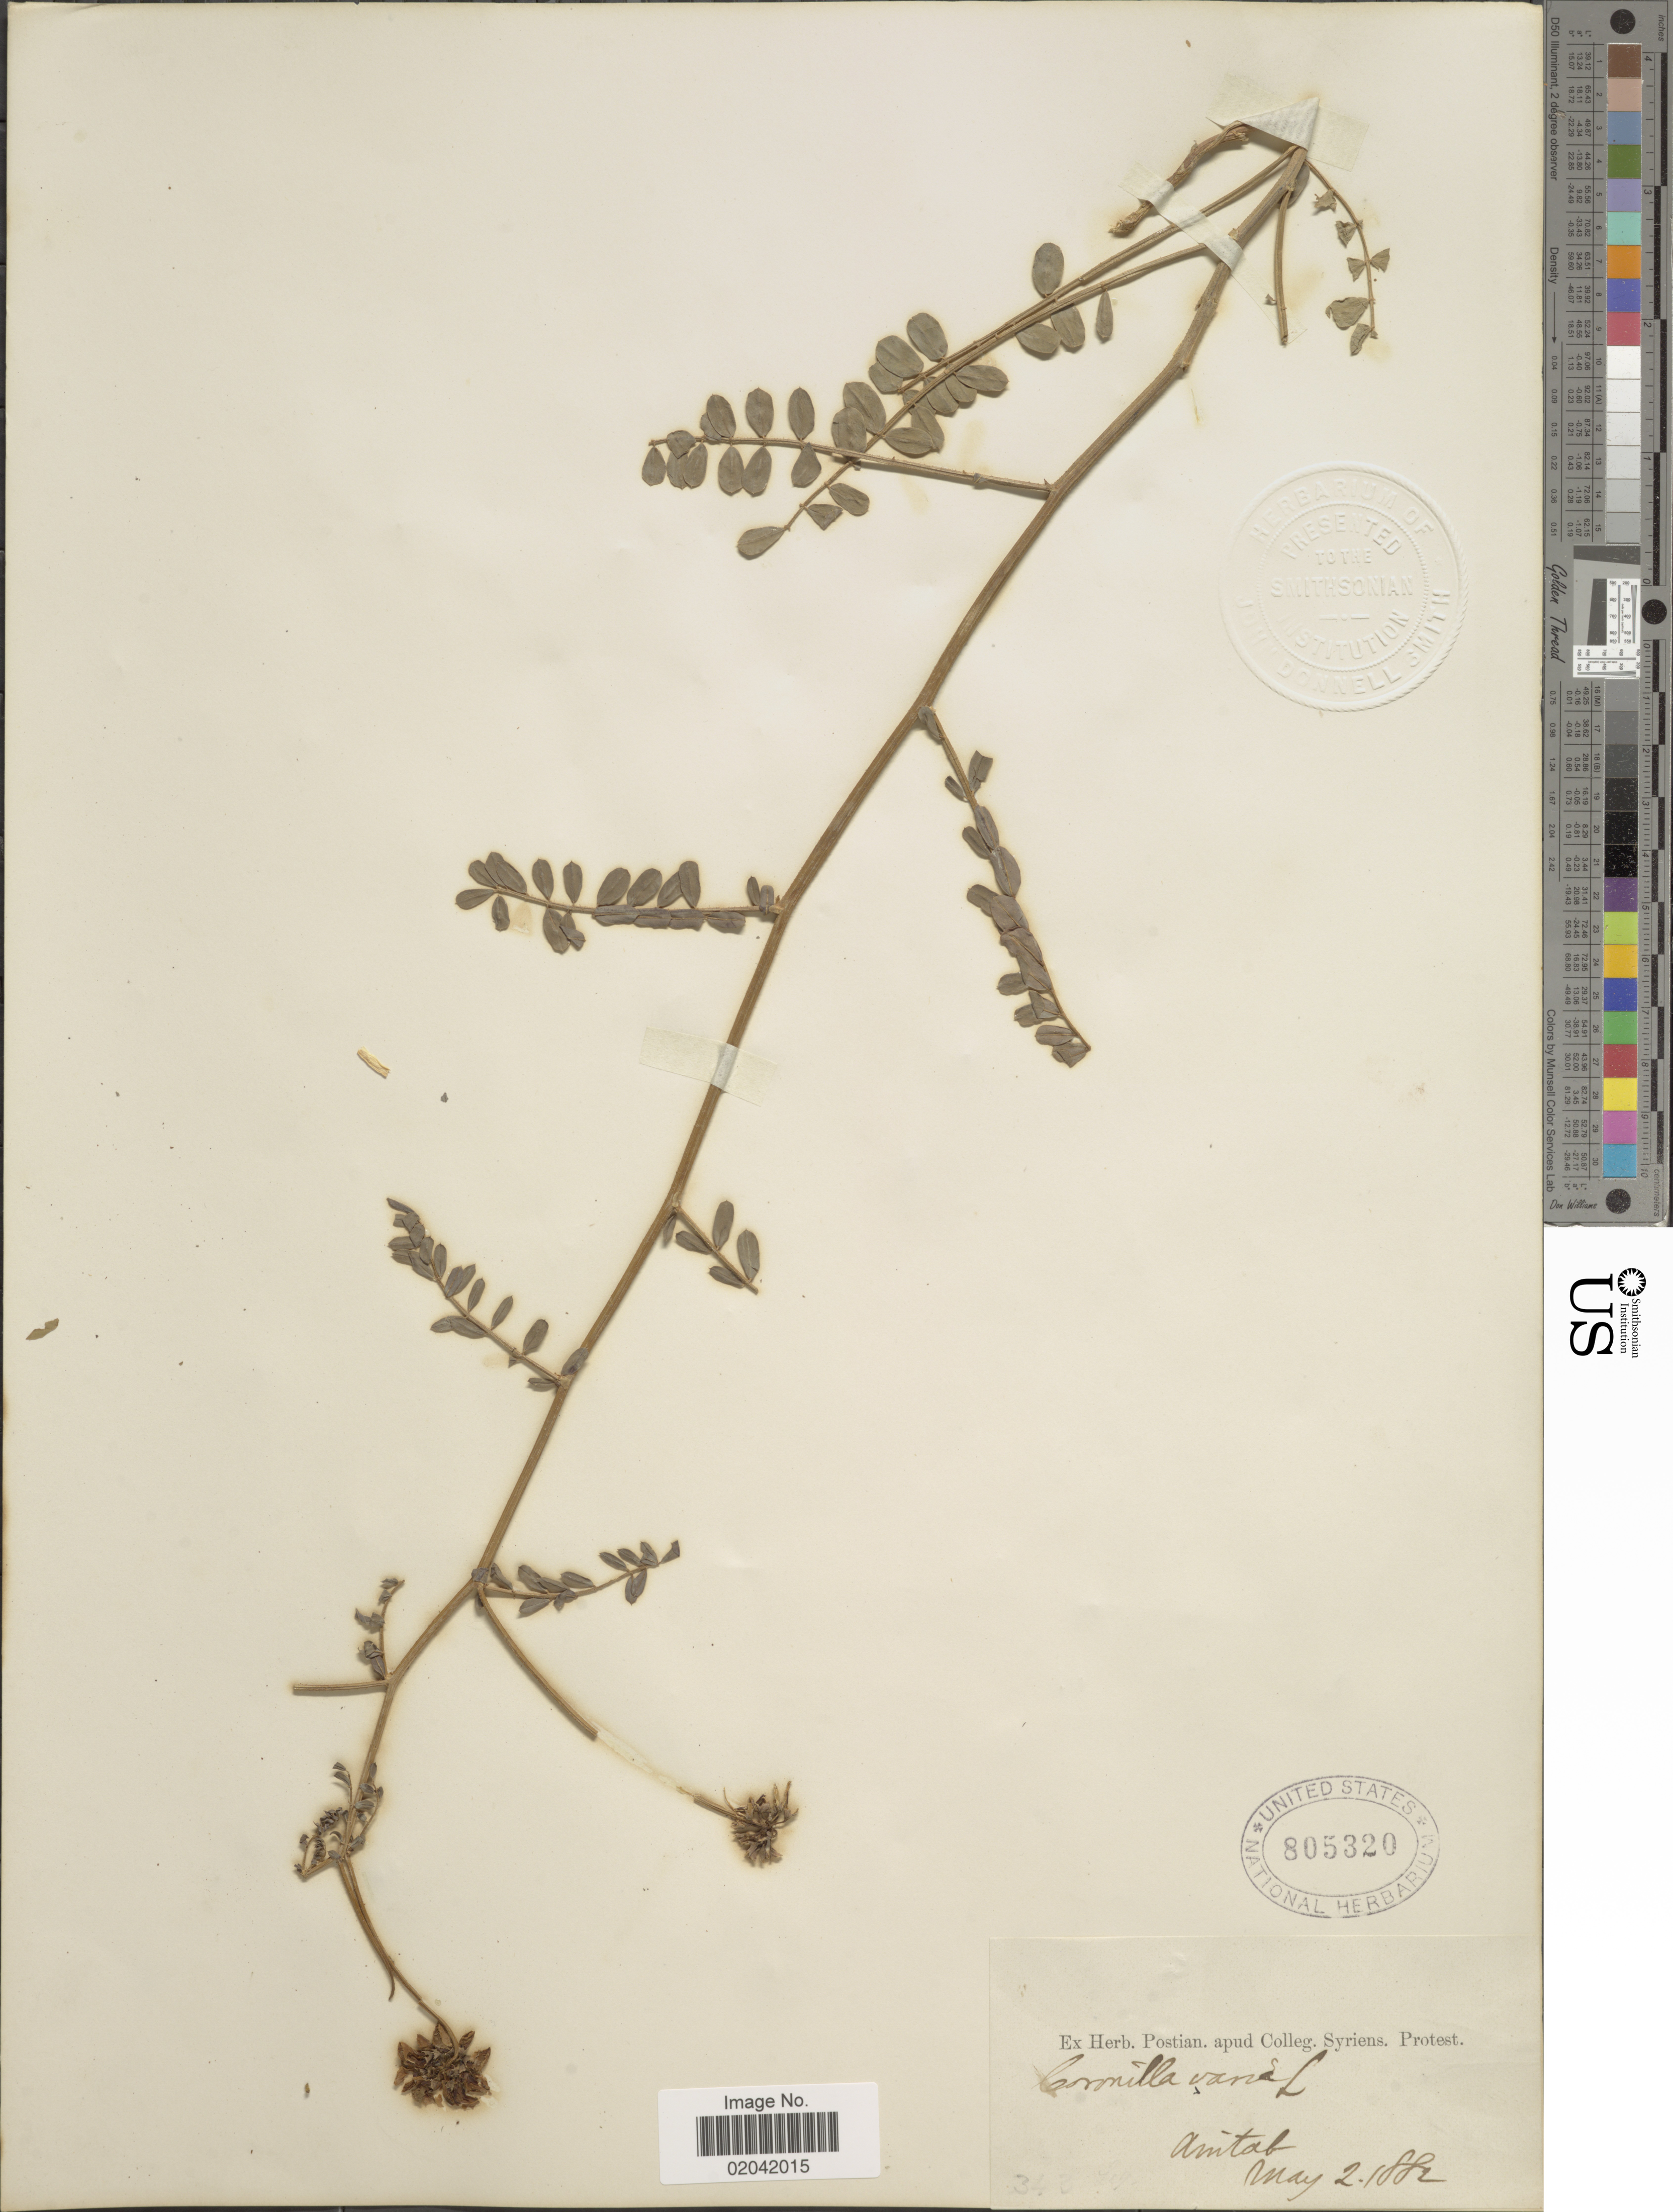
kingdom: Plantae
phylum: Tracheophyta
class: Magnoliopsida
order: Fabales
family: Fabaceae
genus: Coronilla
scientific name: Coronilla varia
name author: L.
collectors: ex herb. Postian. apud Colleg. Syriens. Protest. USE "Fannie P. A. Shepard" (10308853) AS PRIMARY COLLECTOR INSTEAD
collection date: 1882-05-02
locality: Amitab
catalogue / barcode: US 805320